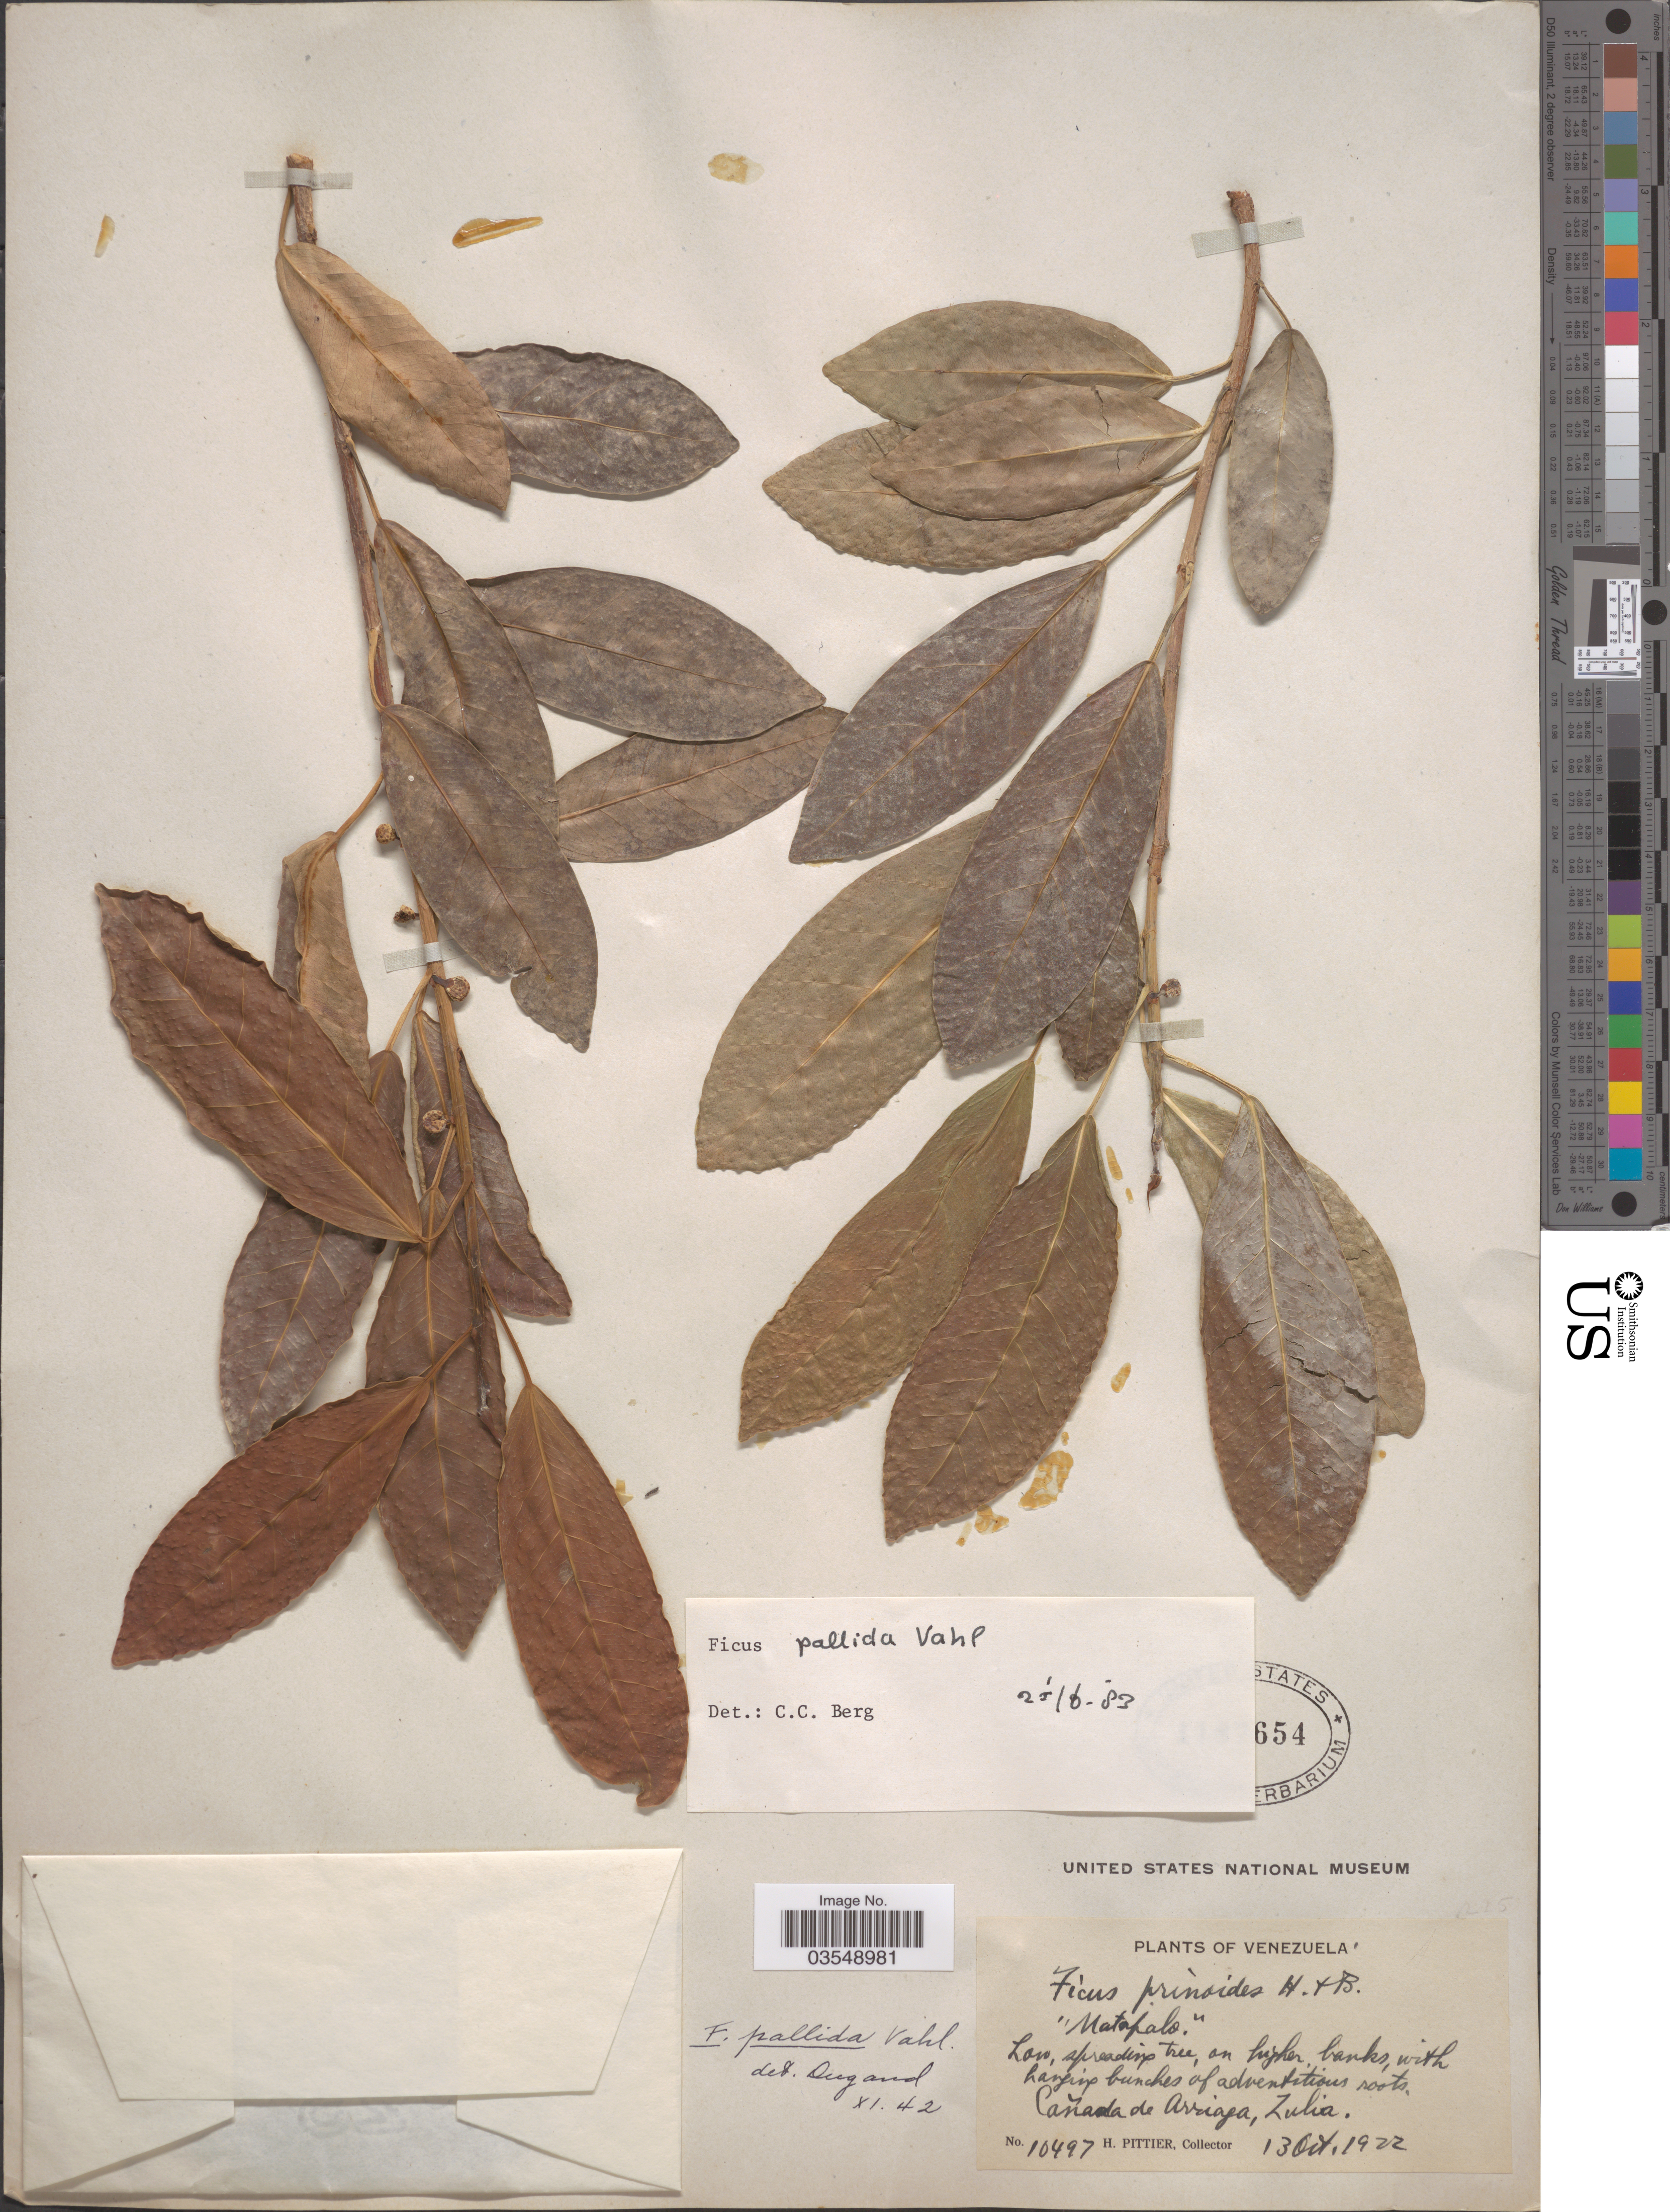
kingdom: Plantae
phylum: Tracheophyta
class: Magnoliopsida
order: Rosales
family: Moraceae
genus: Ficus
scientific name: Ficus pallida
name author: Vahl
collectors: H. F. Pittier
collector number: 10497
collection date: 1922-10-13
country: Venezuela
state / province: Zulia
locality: Cañada de Arriaga.